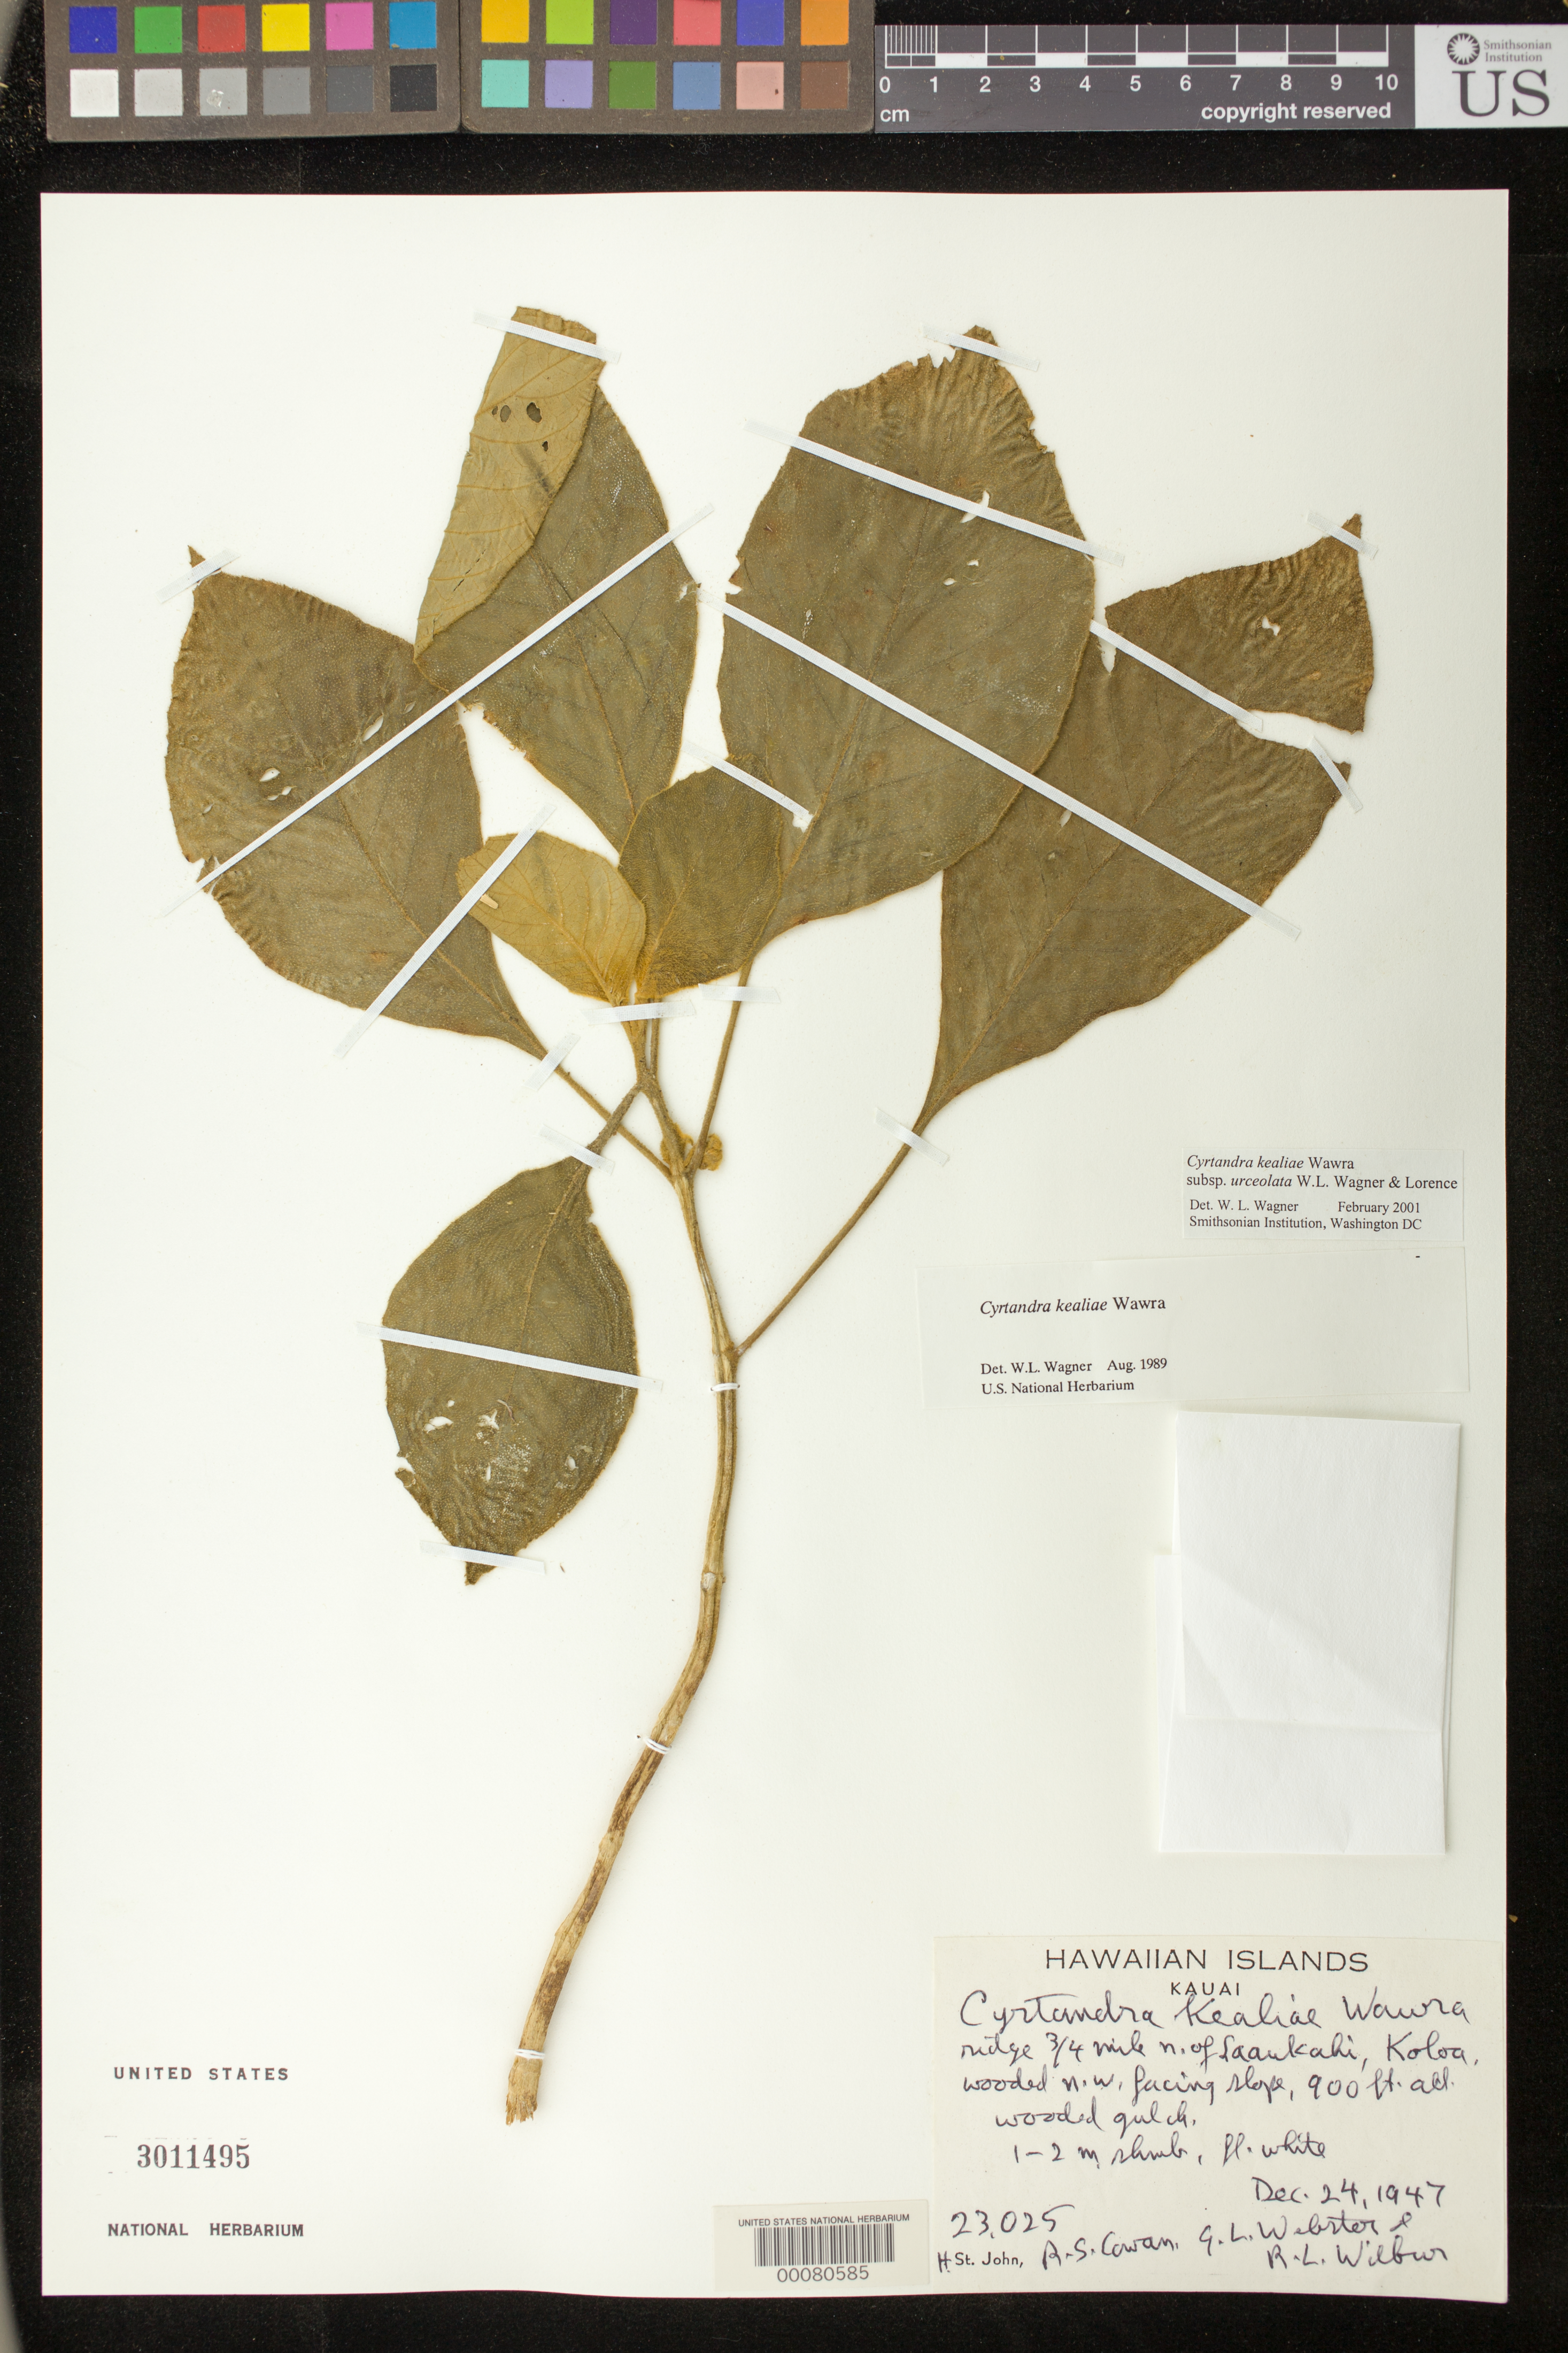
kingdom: Plantae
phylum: Tracheophyta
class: Magnoliopsida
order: Lamiales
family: Gesneriaceae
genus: Cyrtandra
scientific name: Cyrtandra kealiae subsp. urceolata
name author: W.L. Wagner & Lorence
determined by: Wagner, W. L., (BOT), Smithsonian Institution - National Museum of Natural History (UNITED STATES)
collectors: H. St. John & et al.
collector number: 23025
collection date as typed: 24 Dec 1947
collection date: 1947-12-24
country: United States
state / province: Hawaii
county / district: Kauai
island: Kaua'i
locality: Ridge 3/4 mile n of Laaukahi, Koloa, wooded nw facing slope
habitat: Wooded gulch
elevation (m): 274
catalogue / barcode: US 3011495